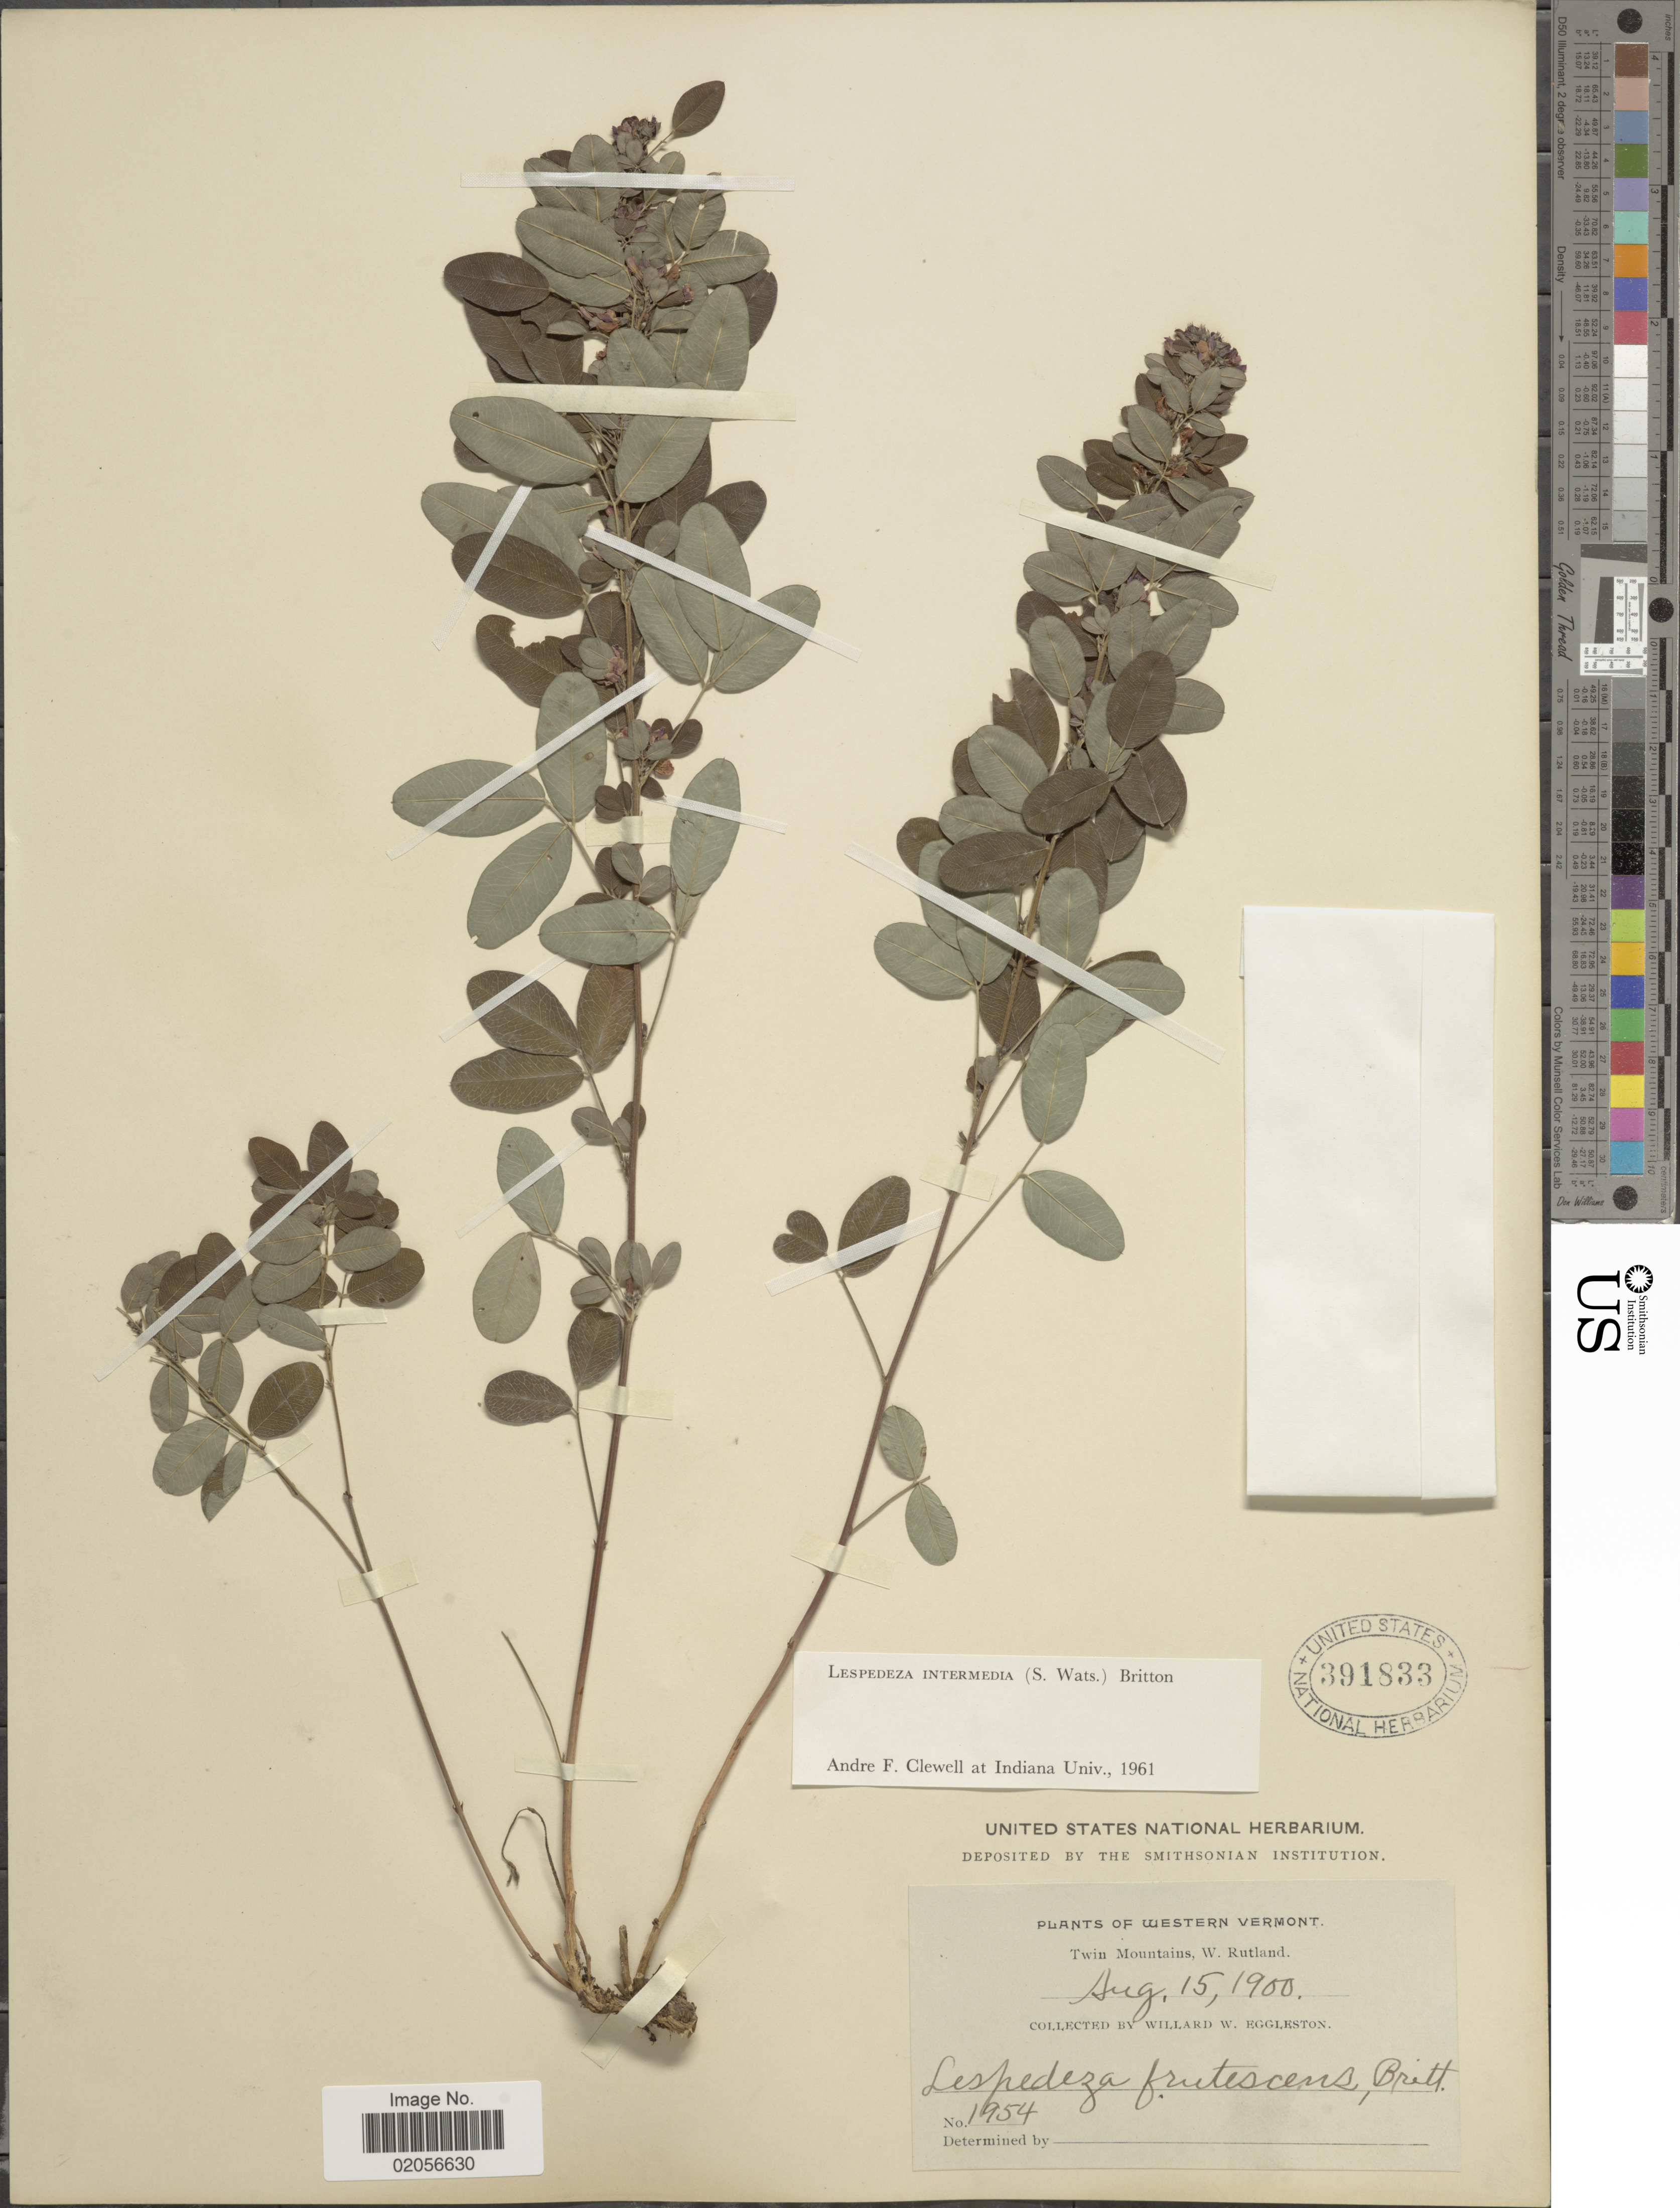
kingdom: Plantae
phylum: Tracheophyta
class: Magnoliopsida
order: Fabales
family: Fabaceae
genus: Lespedeza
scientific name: Lespedeza intermedia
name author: (S. Watson) Britton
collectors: W. W. Eggleston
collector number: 1954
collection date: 1900-08-15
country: United States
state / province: Vermont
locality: Western Vermont, Twin Mountains, W. Rutland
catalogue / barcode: US 391833